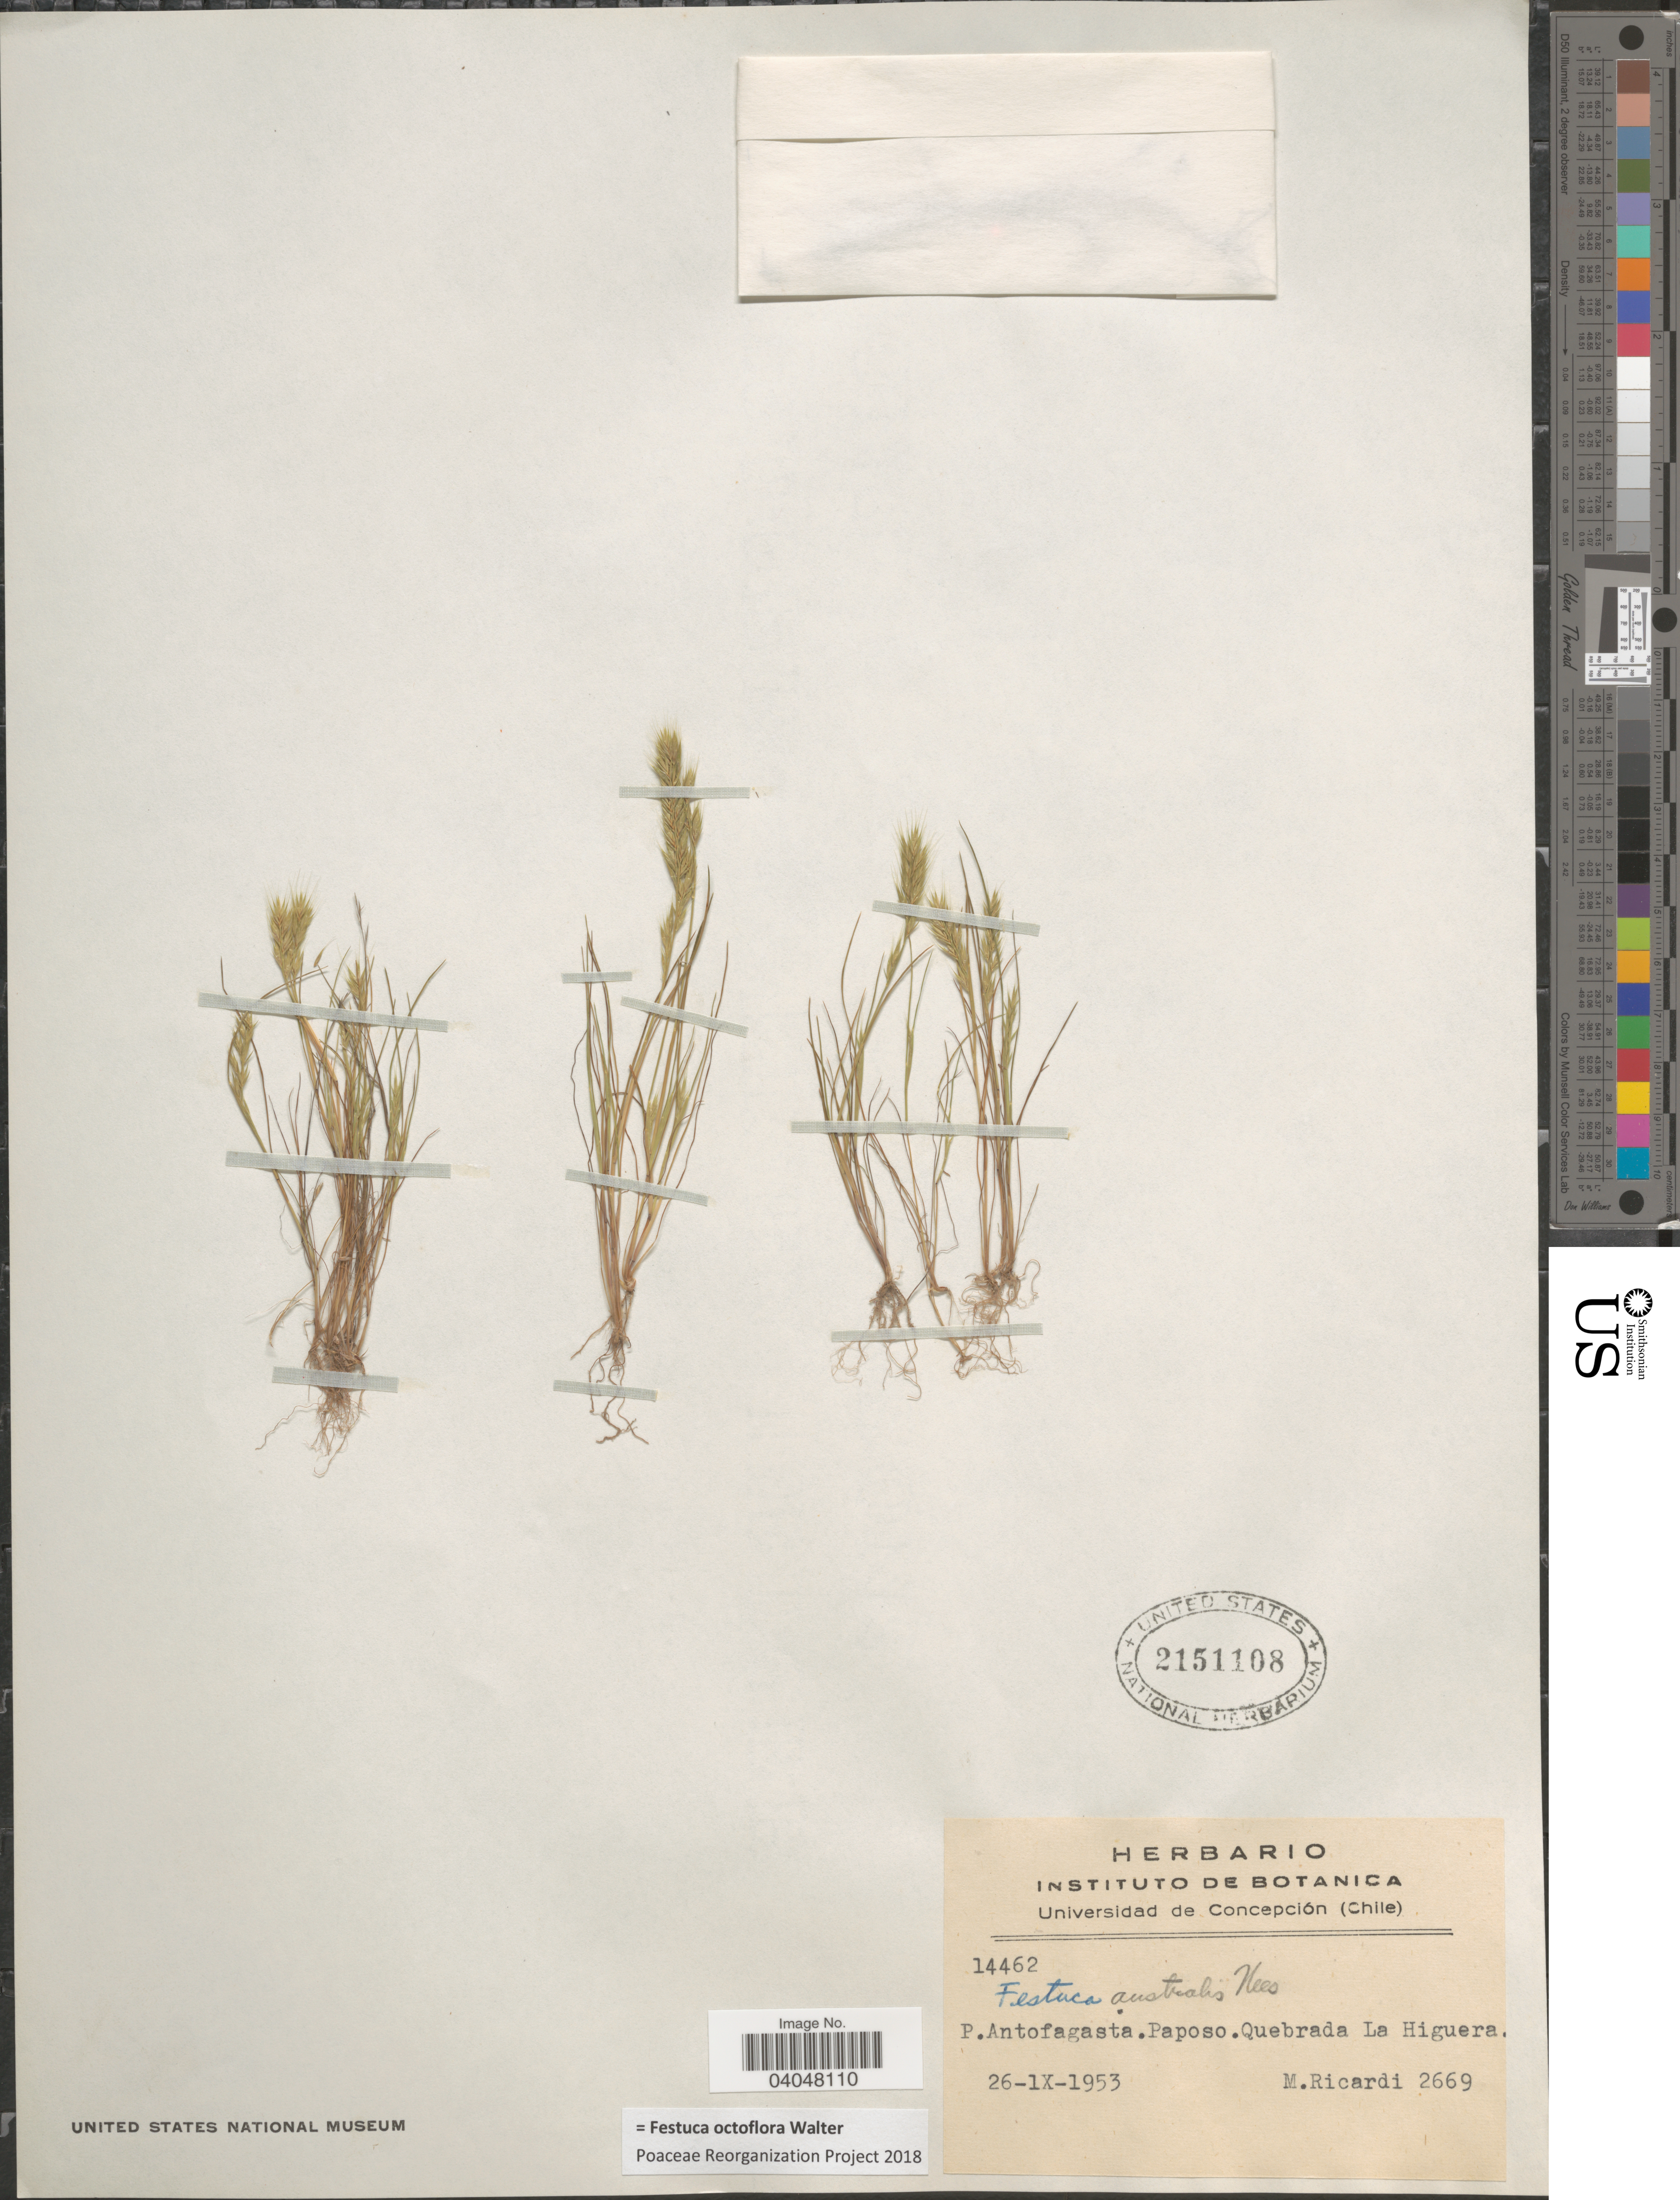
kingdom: Plantae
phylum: Tracheophyta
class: Liliopsida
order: Poales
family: Poaceae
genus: Festuca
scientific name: Festuca octoflora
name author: Walter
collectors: M. Ricardi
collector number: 2669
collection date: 1953-09-26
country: Chile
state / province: Antofagasta (II)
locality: Paposo. Quebrada La Higuera.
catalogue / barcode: US 2151108